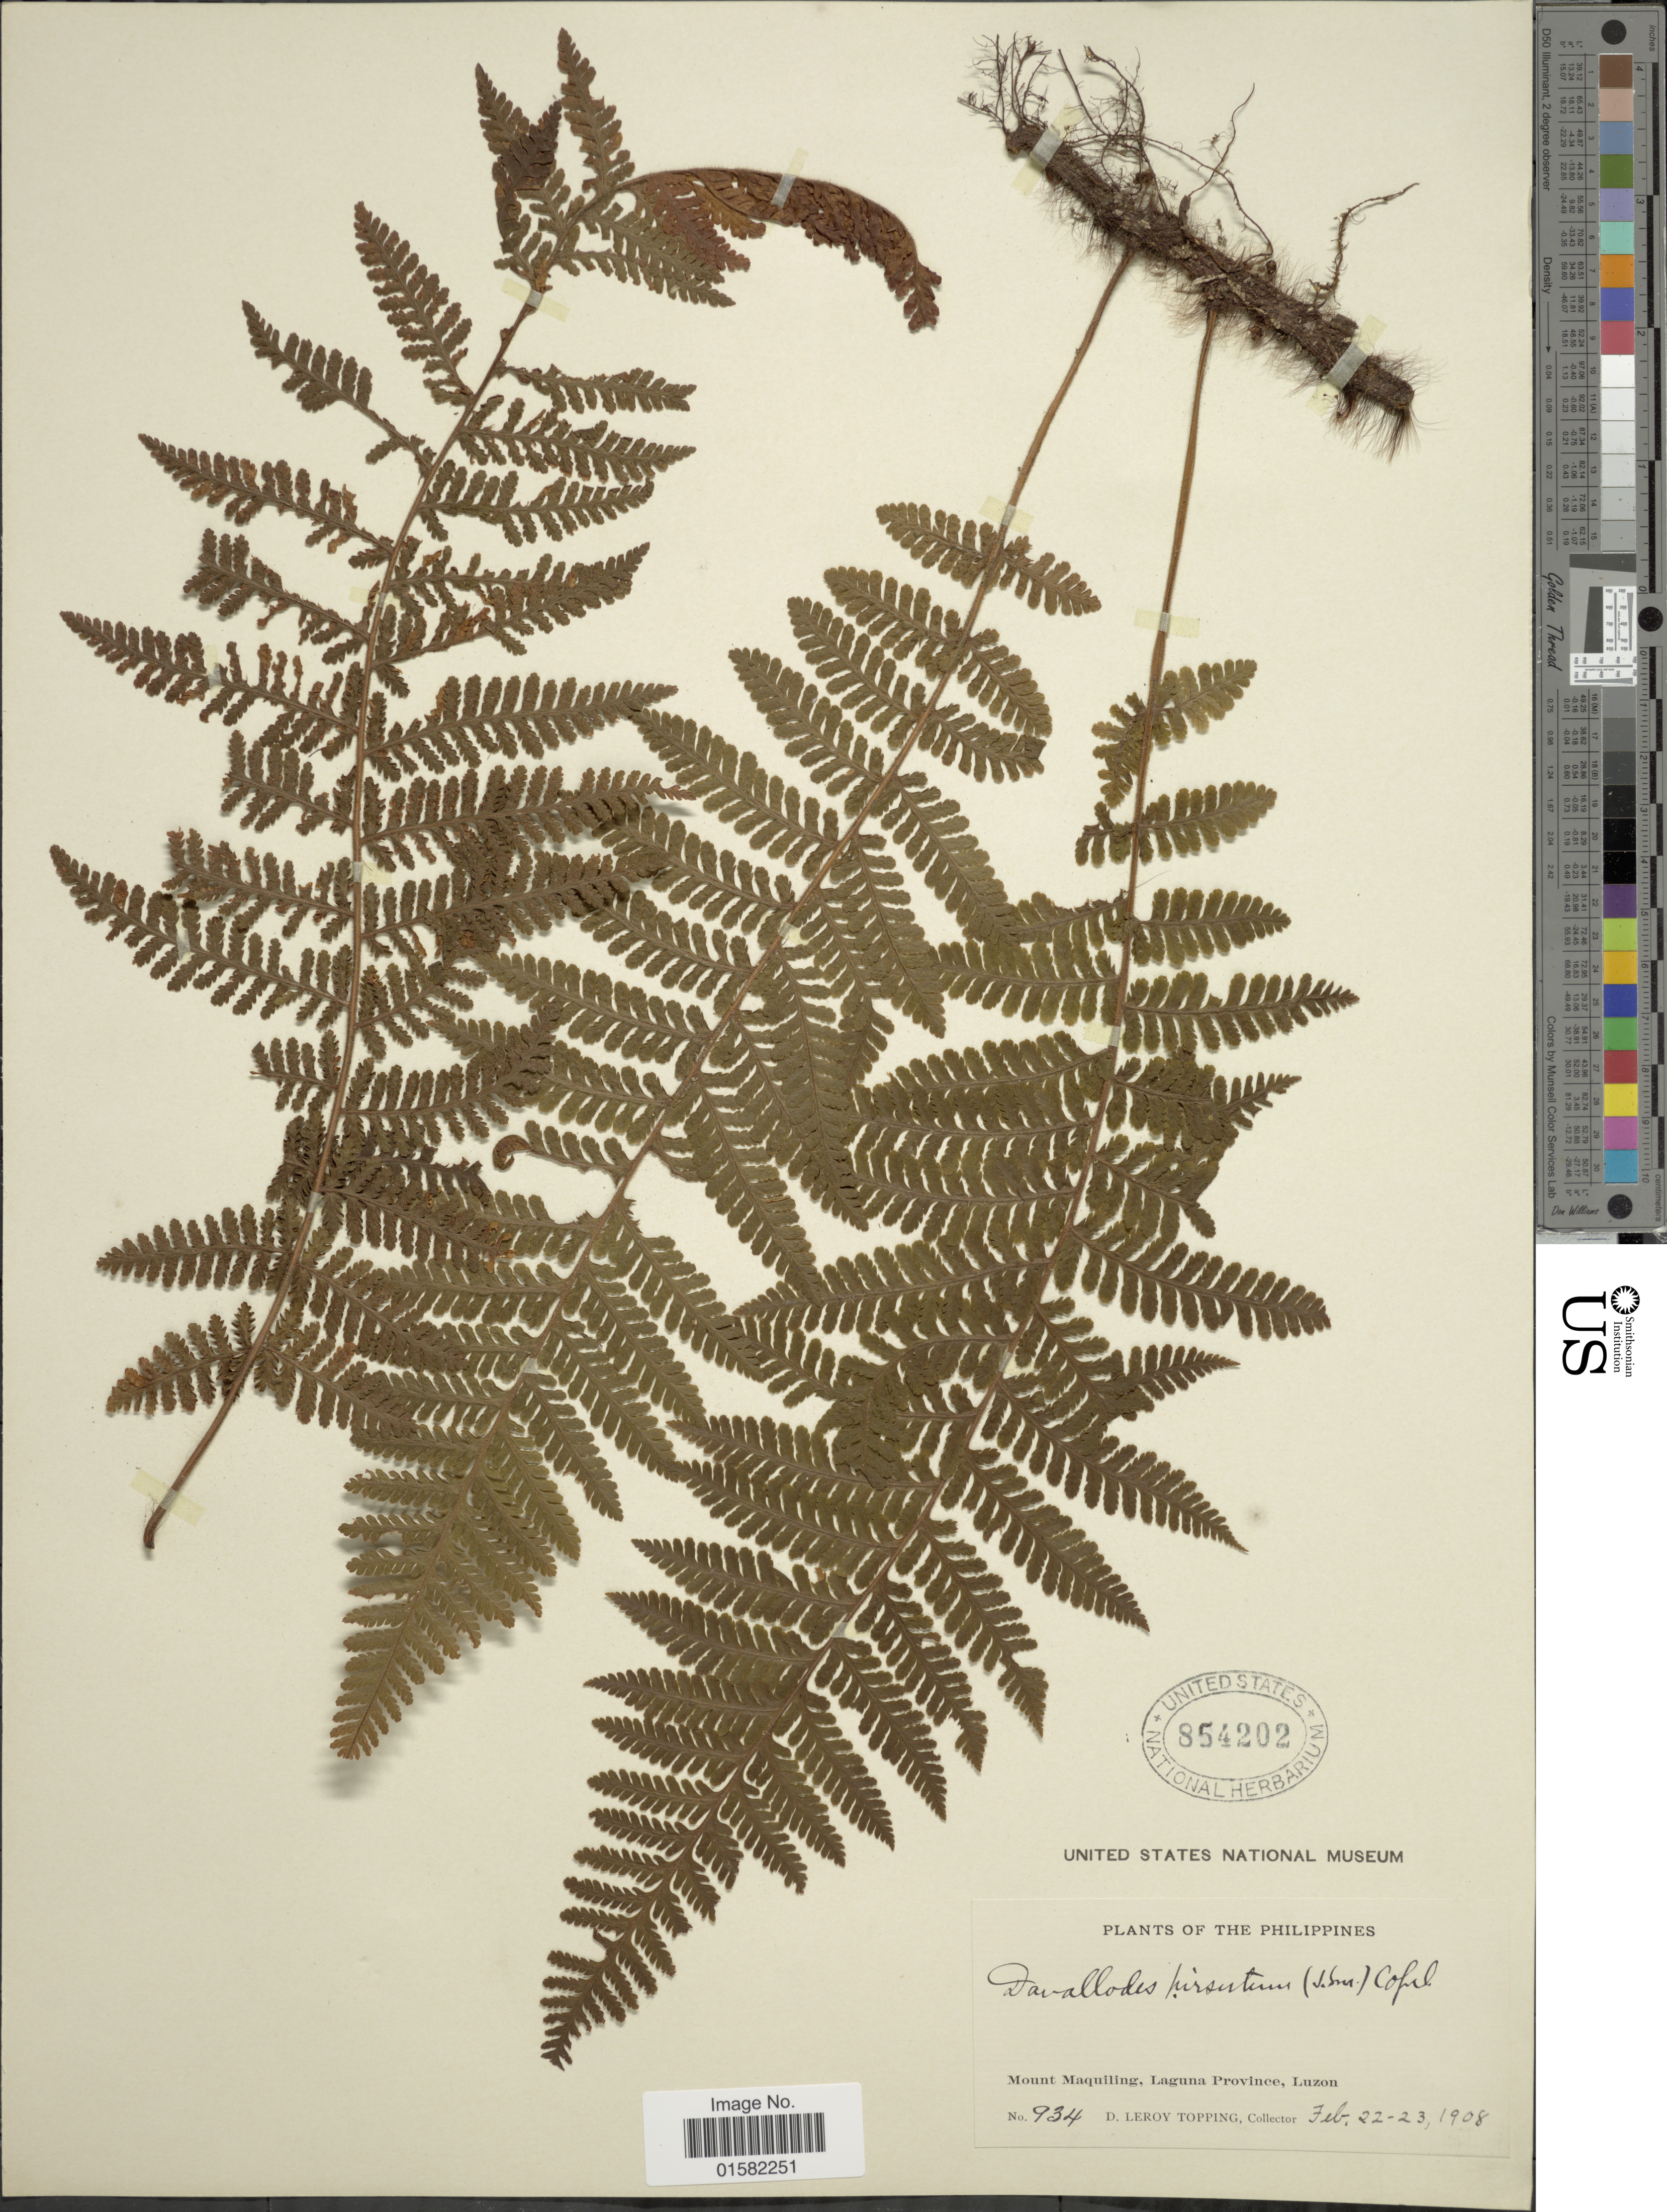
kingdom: Plantae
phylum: Tracheophyta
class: Polypodiopsida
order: Polypodiales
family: Davalliaceae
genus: Davallodes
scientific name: Davallodes hirsutum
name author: (J. Sm.) Copel.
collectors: D. L. Topping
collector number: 934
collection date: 1908-02-22/1908-02-23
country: Philippines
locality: Mount Maquiling, Laguna Provnce, Luzon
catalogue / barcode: US 854202